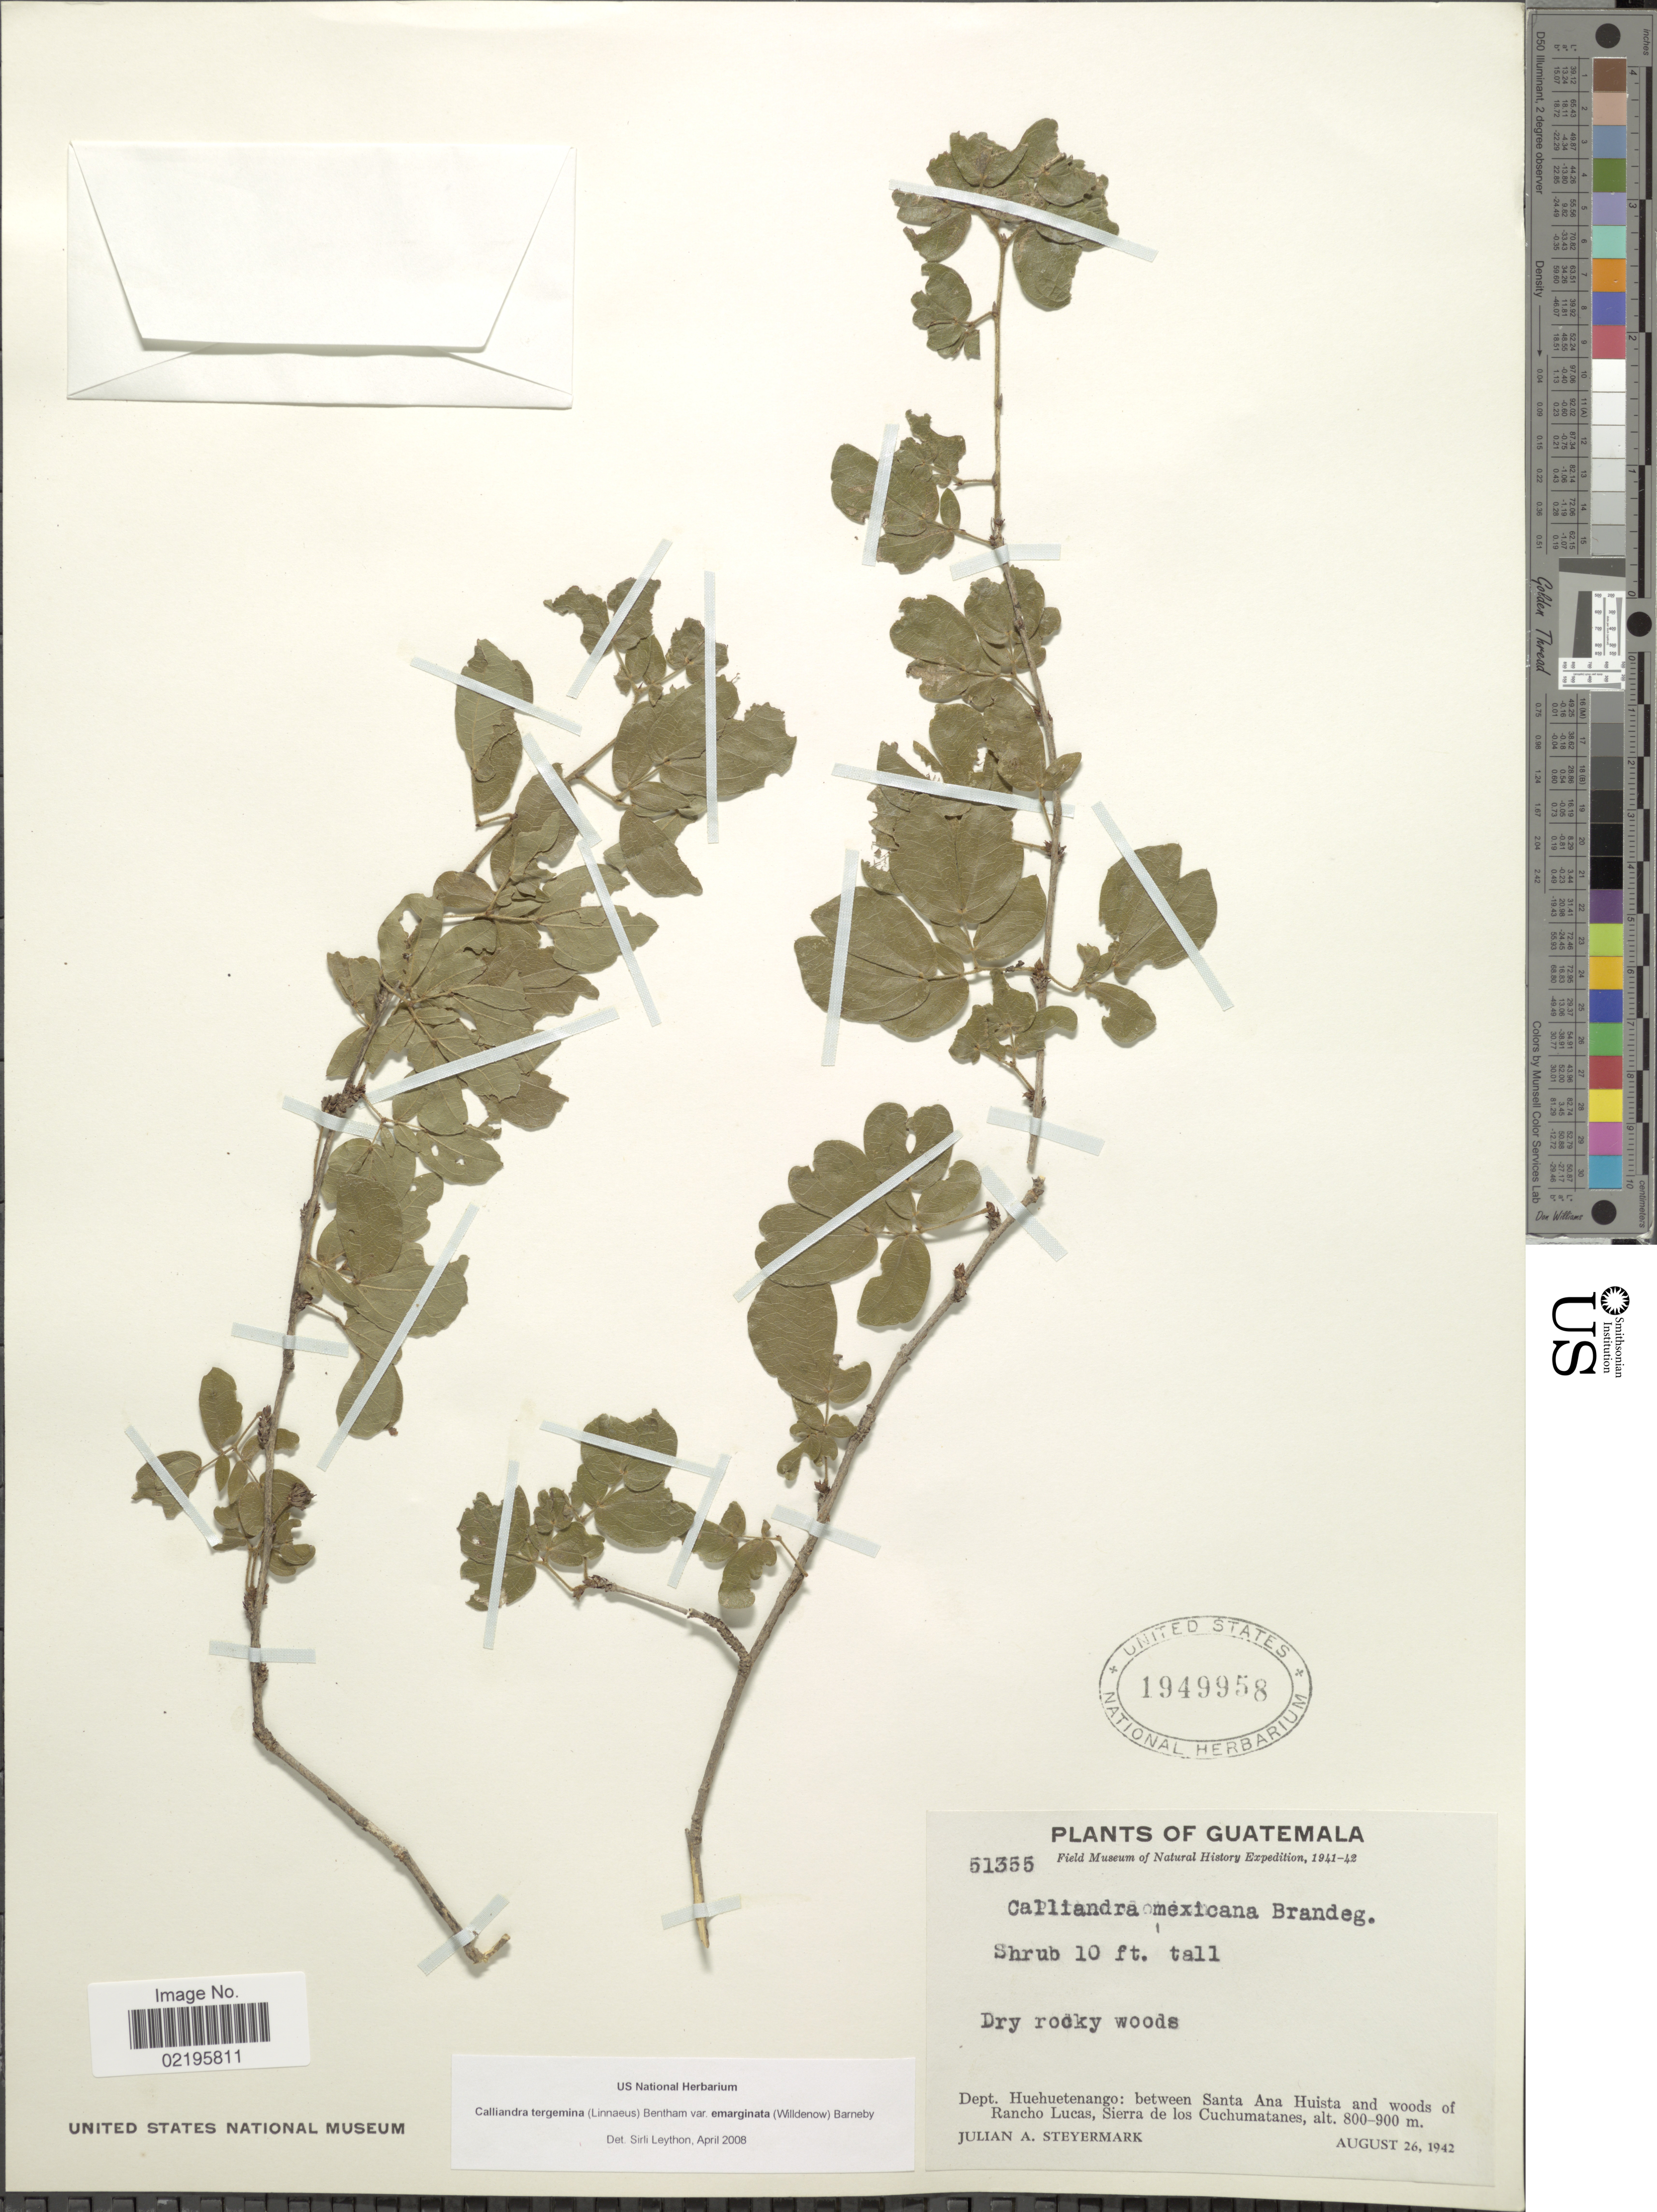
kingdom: Plantae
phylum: Tracheophyta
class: Magnoliopsida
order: Fabales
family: Fabaceae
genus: Calliandra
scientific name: Calliandra tergemina var. emarginata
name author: (Willd.) Barneby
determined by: Leython, S.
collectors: J. Steyermark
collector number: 51355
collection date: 1942-08-26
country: Guatemala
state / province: Huehuetenango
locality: Between Santa Ana Huista and woods Rancho Lucas, Sierra de los Cuchumatanes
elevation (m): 800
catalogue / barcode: US 1949958